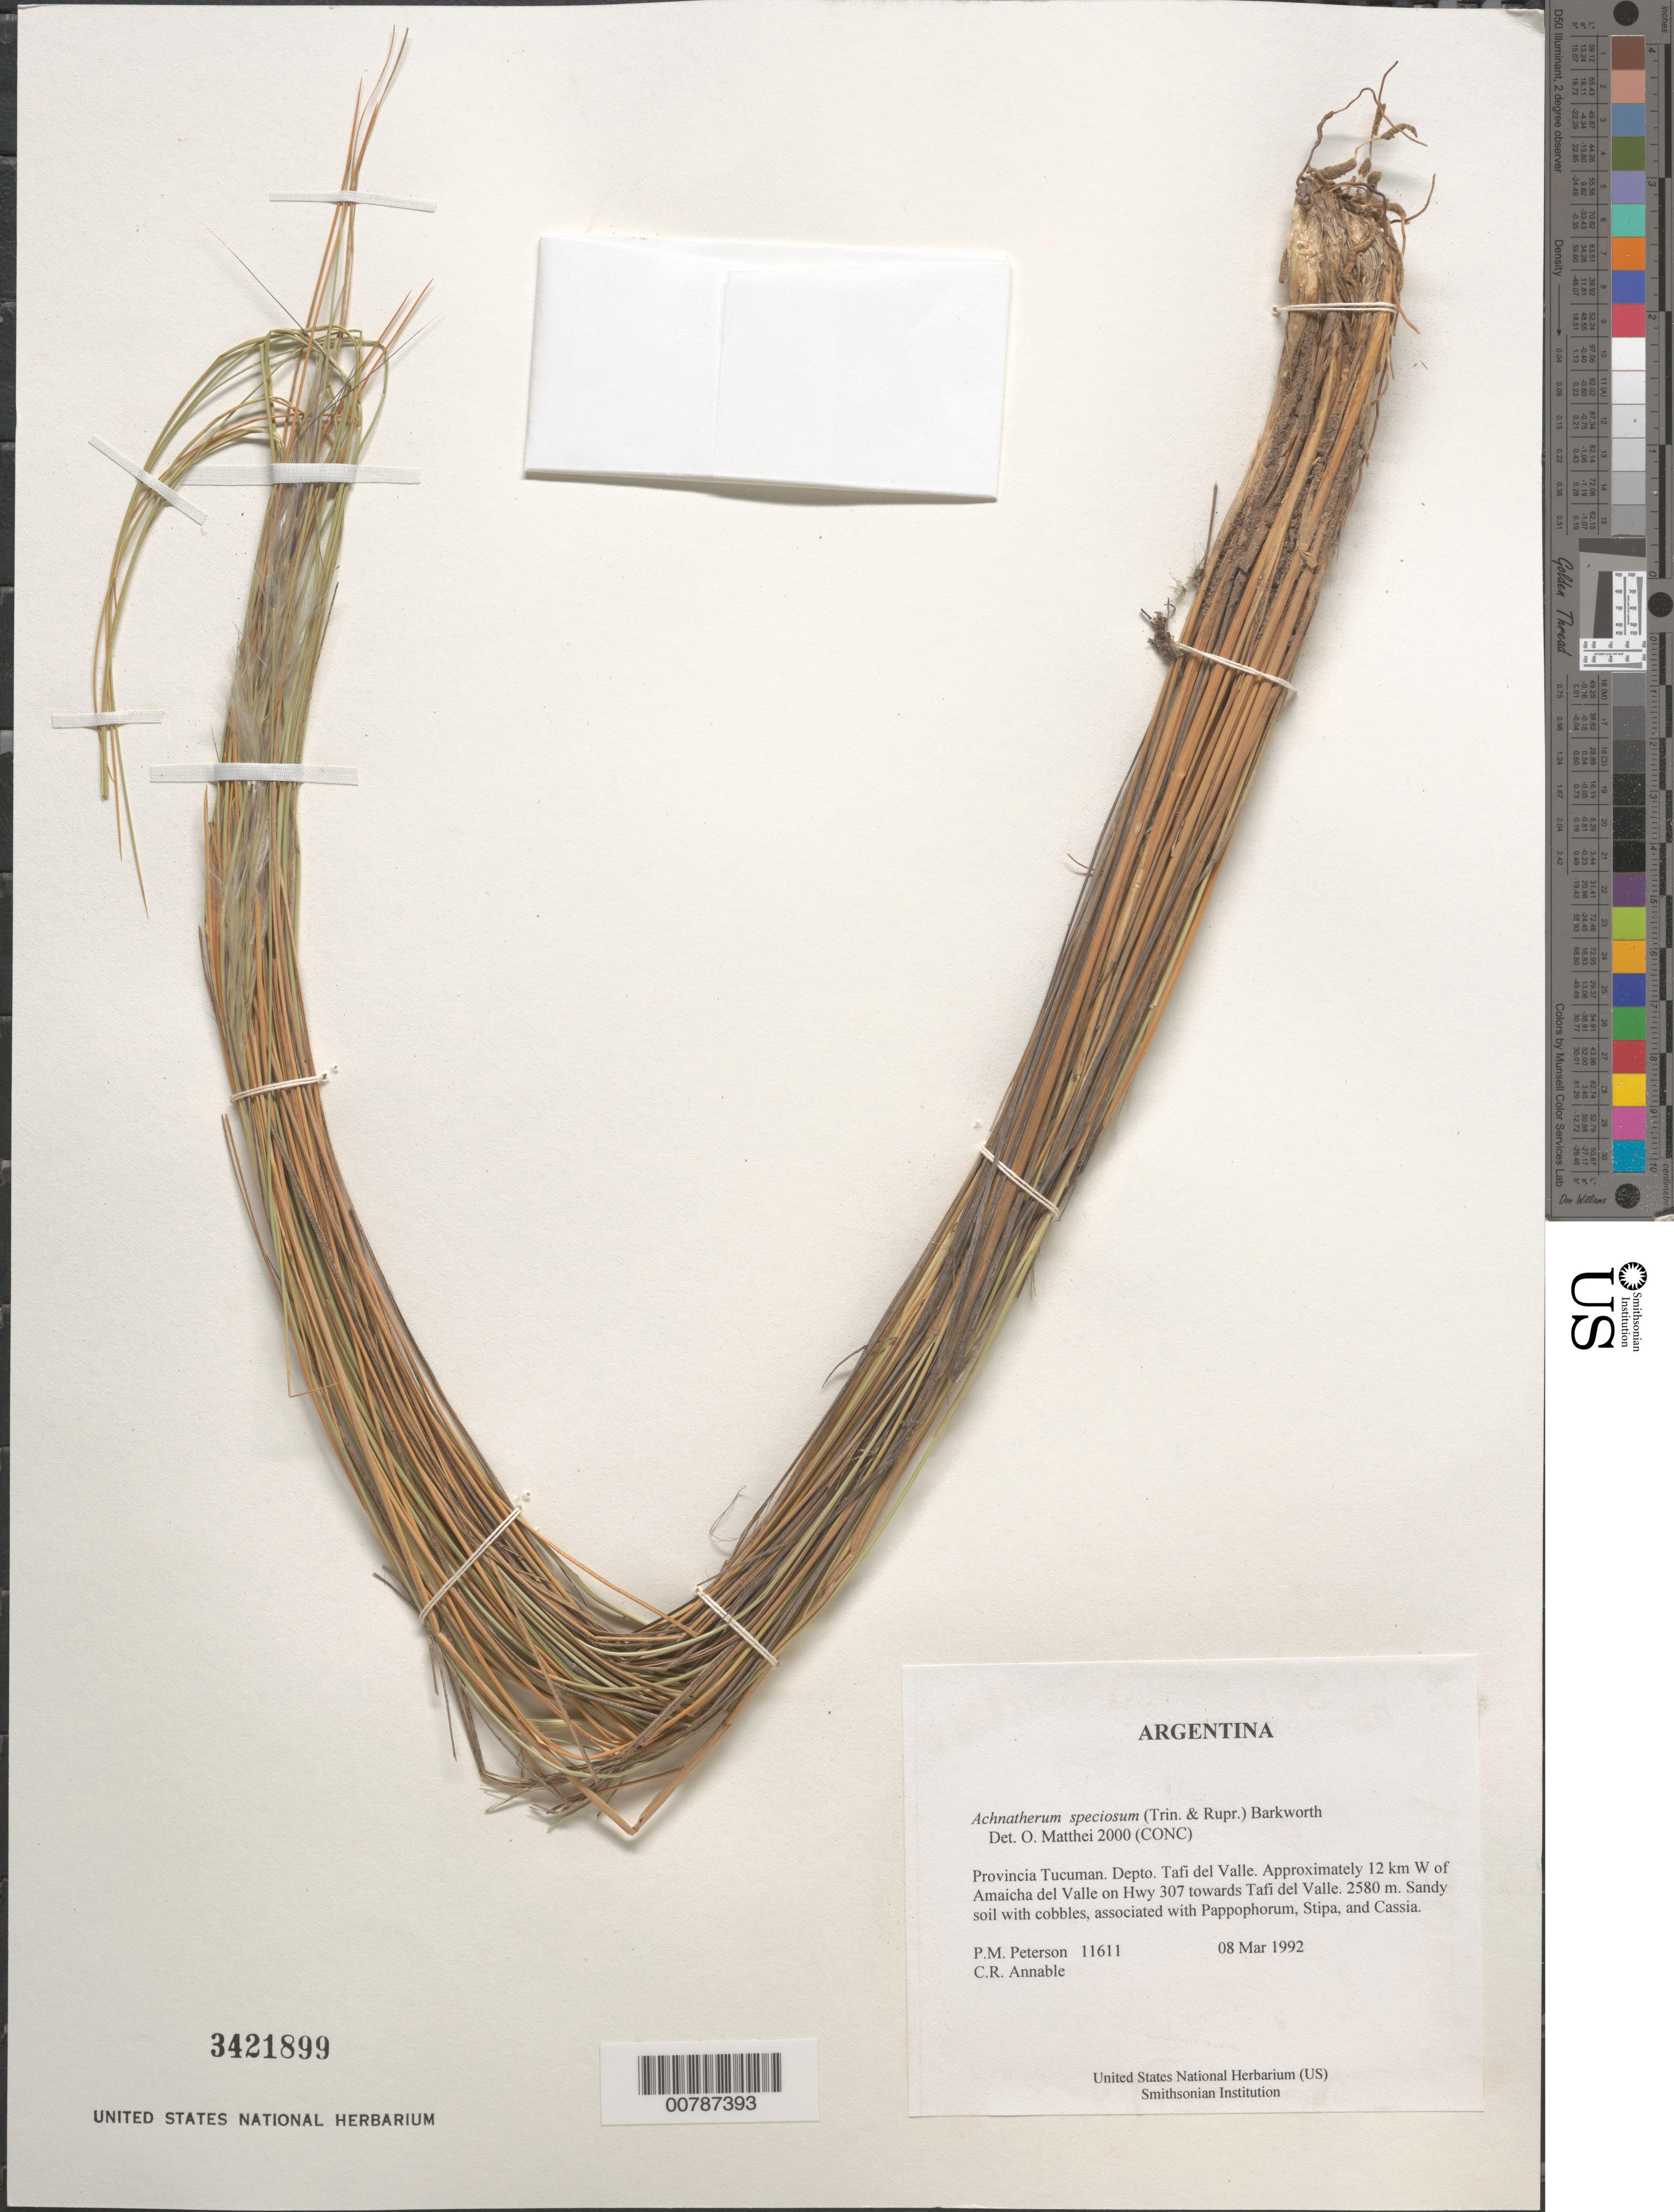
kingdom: Plantae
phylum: Tracheophyta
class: Liliopsida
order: Poales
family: Poaceae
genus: Pappostipa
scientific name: Pappostipa speciosa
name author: (Trin. & Rupr.) Romasch.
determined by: Matthei, O. R.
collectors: P. M. Peterson & C. R. Annable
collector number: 11611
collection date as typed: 08 Mar 1992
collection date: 1992-03-08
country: Argentina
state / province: Tucuman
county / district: Tafi del Valle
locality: Approximately 12 km W of Amaicha del Valle on Hwy 307 towards Tafi del Valle.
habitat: Sandy soil with cobbles, associated with Pappophorum, Stipa, and Cassia.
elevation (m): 2580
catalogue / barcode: US 3421899